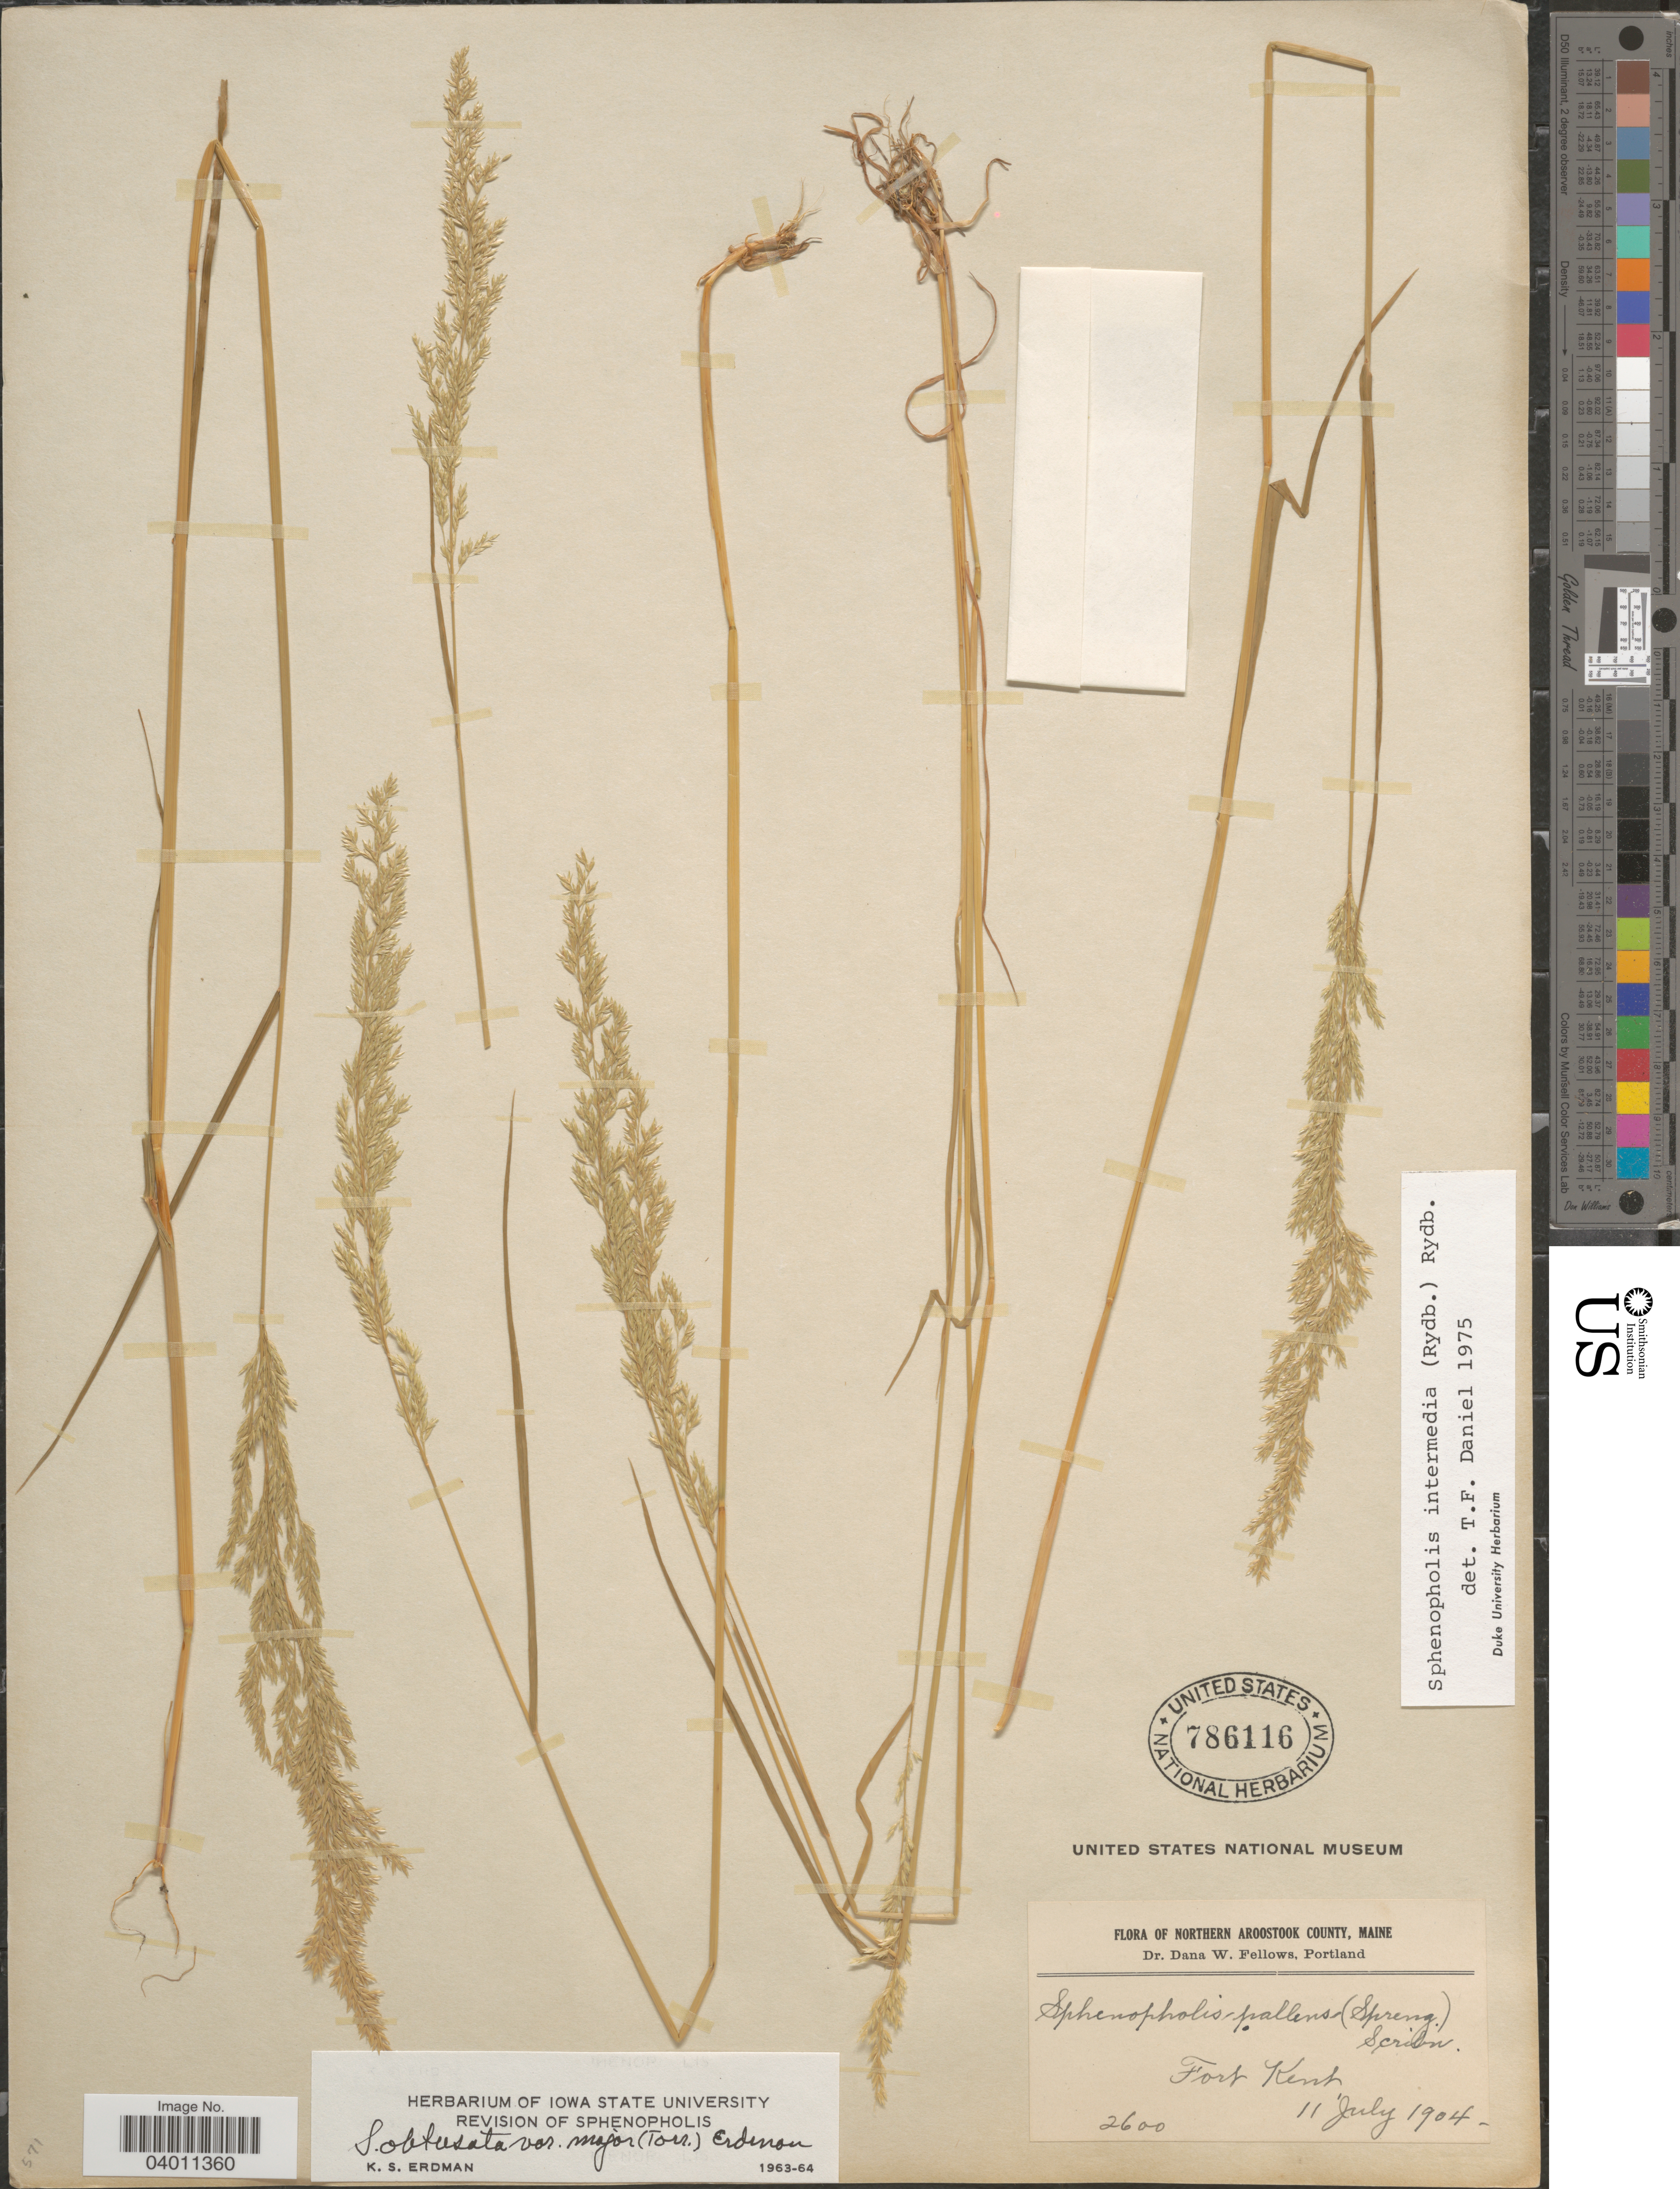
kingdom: Plantae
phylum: Tracheophyta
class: Liliopsida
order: Poales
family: Poaceae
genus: Sphenopholis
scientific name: Sphenopholis intermedia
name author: (Rydb.) Rydb.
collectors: D. W. Fellows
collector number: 2600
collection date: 1904-07-11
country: United States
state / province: Maine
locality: Northern Aroostook County. Fort Kent.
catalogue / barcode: US 786116